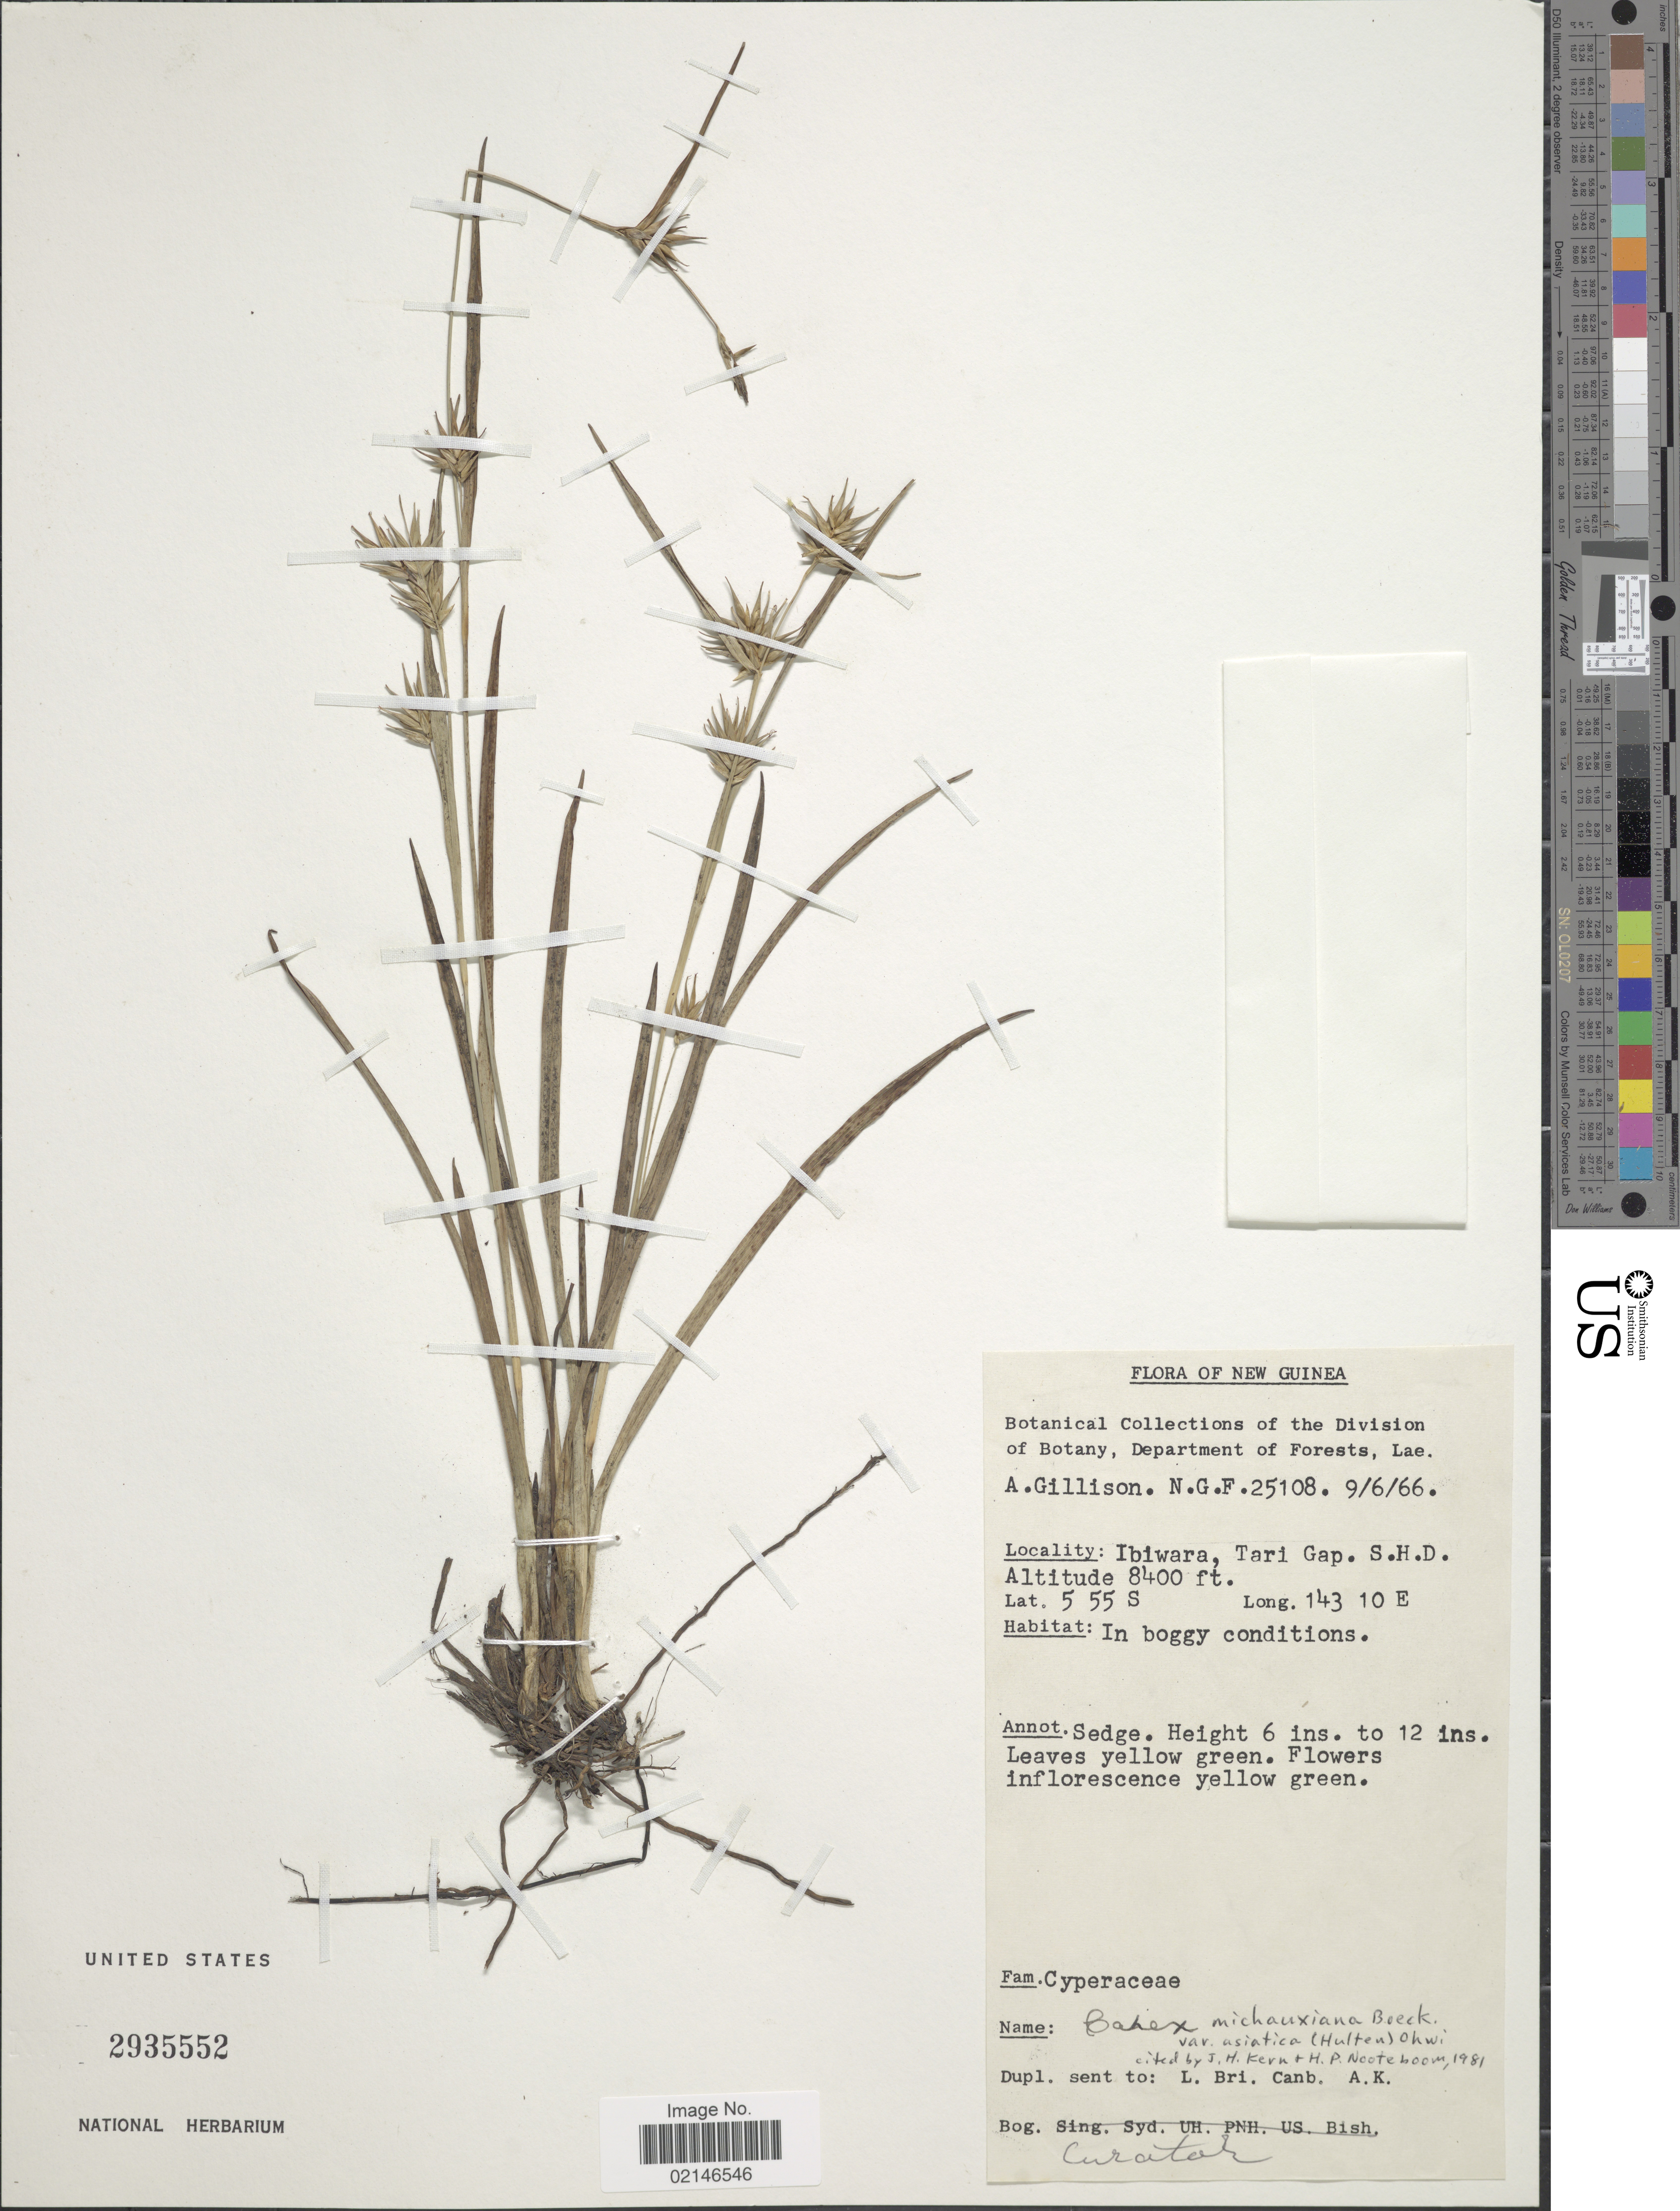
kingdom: Plantae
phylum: Tracheophyta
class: Liliopsida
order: Poales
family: Cyperaceae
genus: Carex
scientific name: Carex michauxiana subsp. asiatica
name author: Hultén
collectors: A. Gillison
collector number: NGF25108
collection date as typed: Transcribed d/m/y: 9/6/66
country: Papua New Guinea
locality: New Guinea, Ibiwara, Tari Gap, S.H.D.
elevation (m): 2560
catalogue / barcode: US 2935552